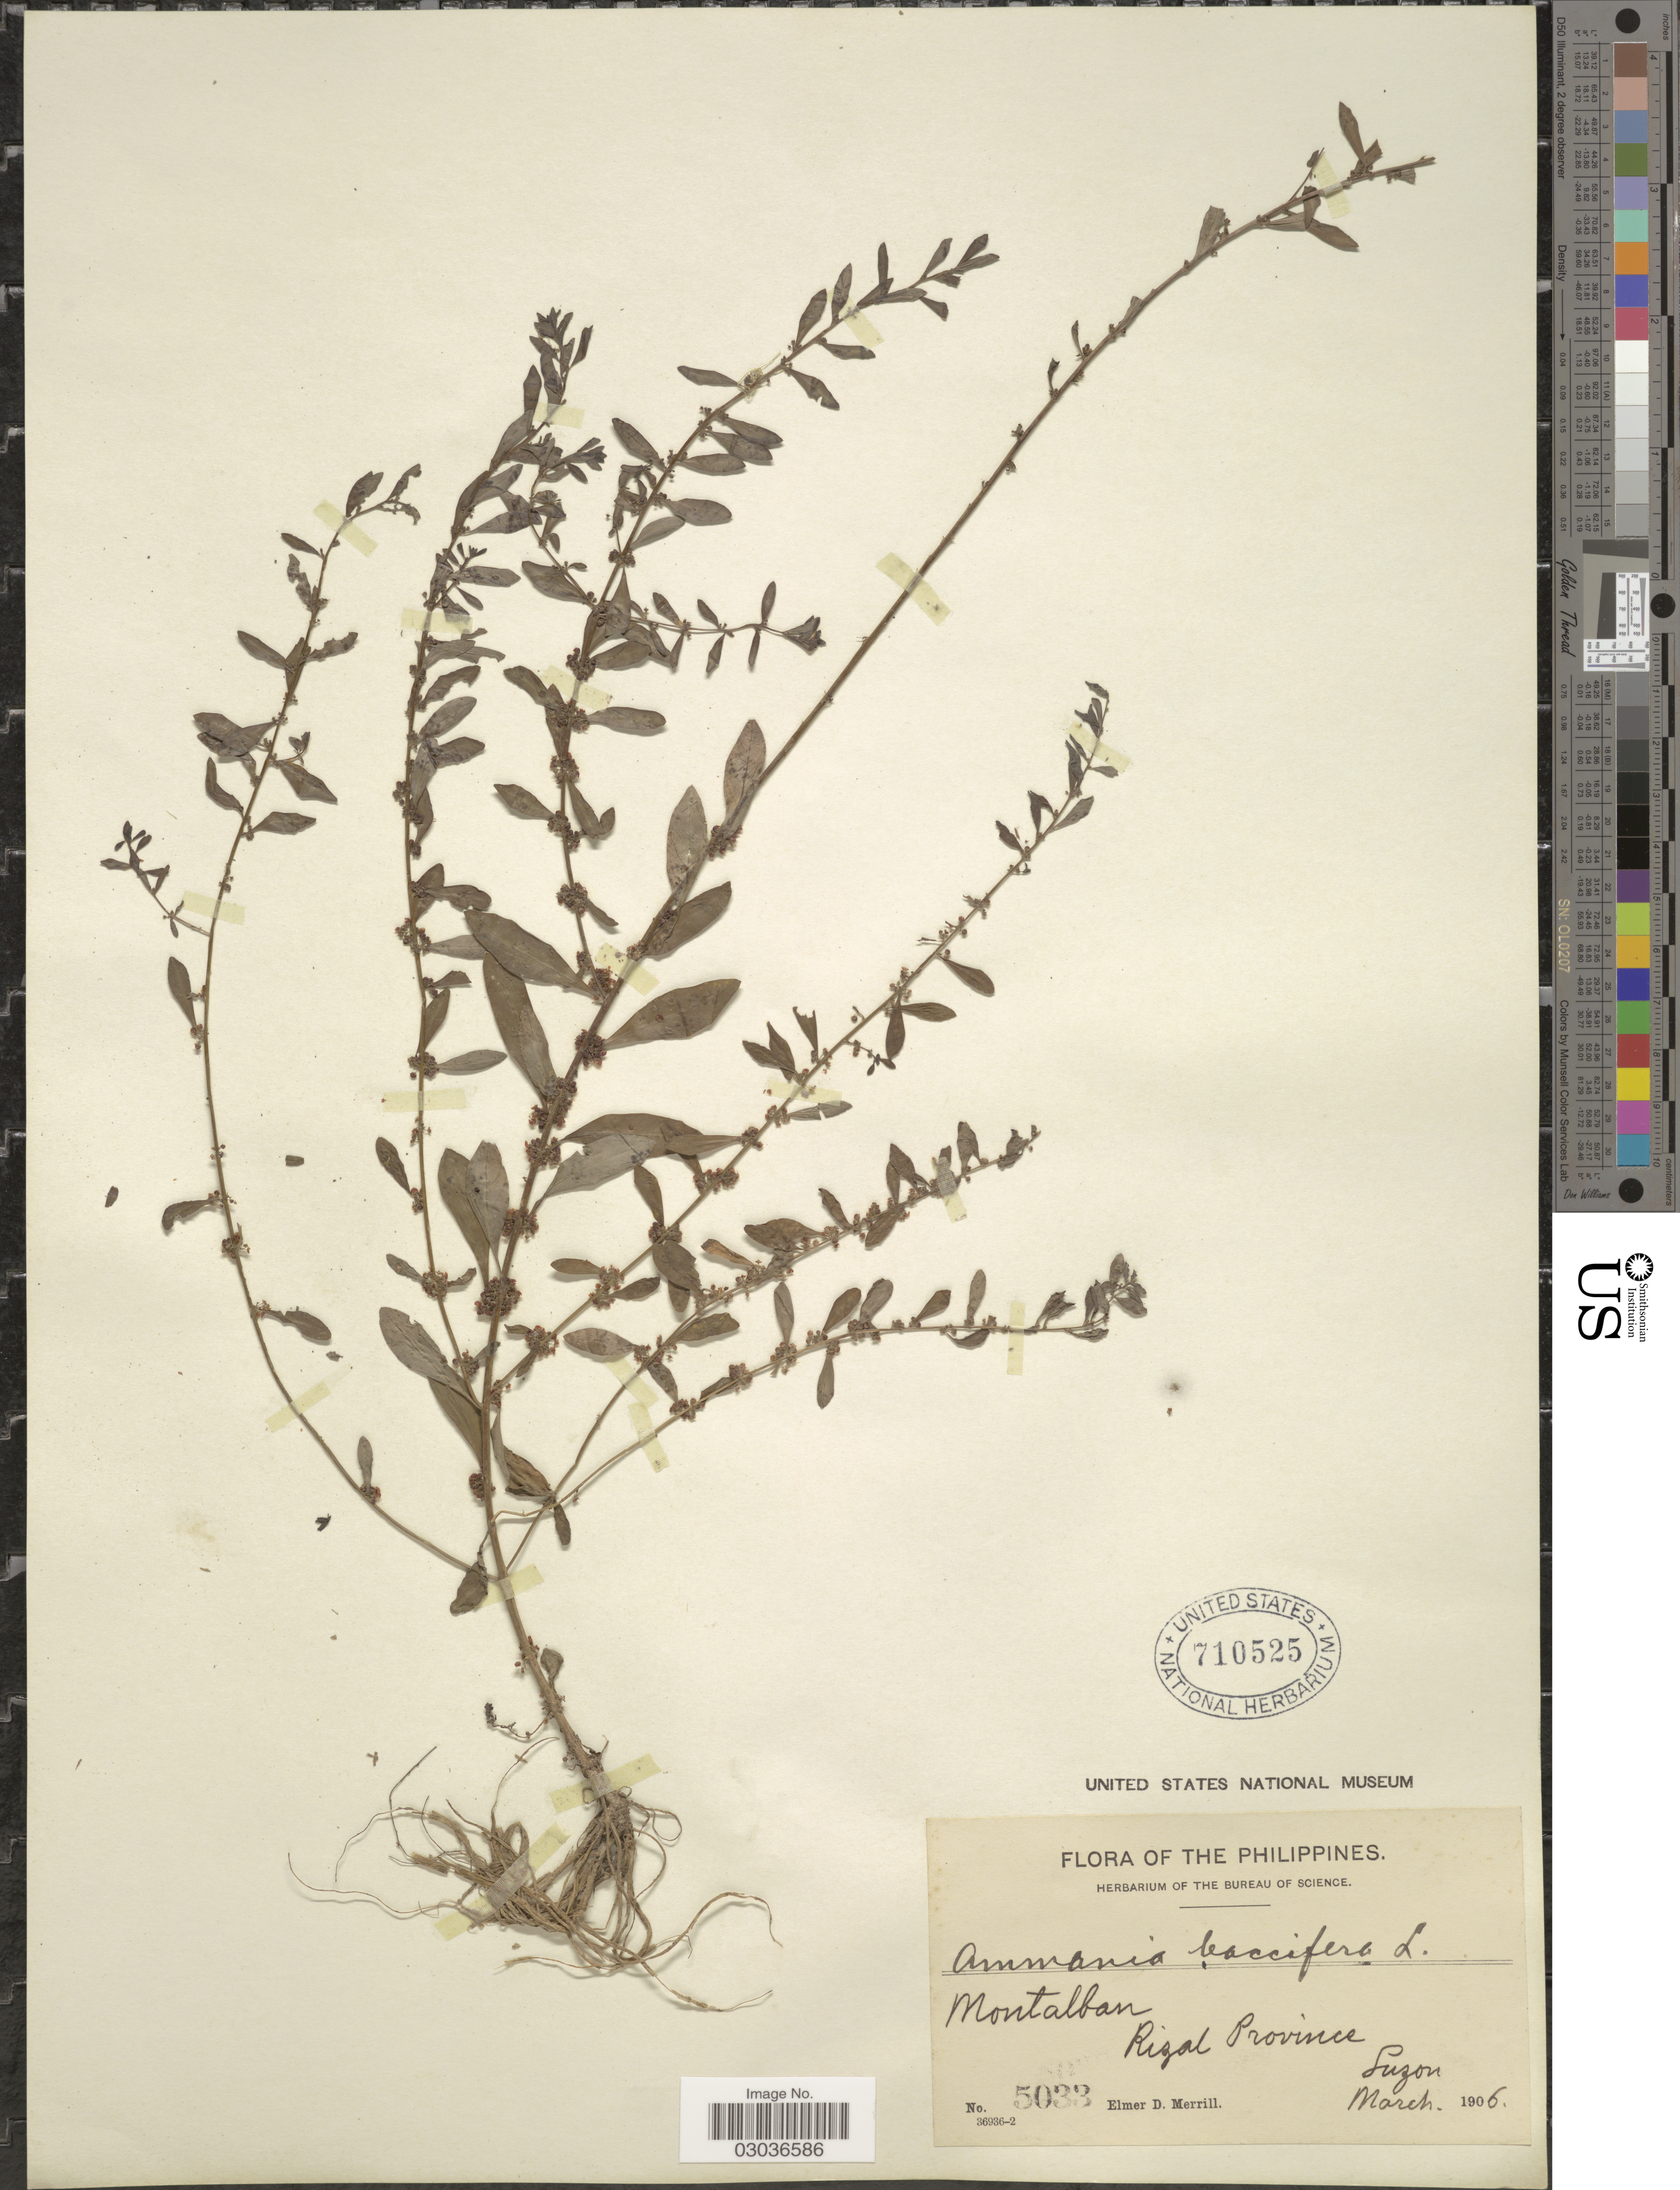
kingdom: Plantae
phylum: Tracheophyta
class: Magnoliopsida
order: Myrtales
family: Lythraceae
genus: Ammannia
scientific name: Ammannia baccifera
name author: L.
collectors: E. D. Merrill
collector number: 5033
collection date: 1906-03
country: Philippines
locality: Montalban. Rizal Province. Luzon.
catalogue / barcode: US 710525